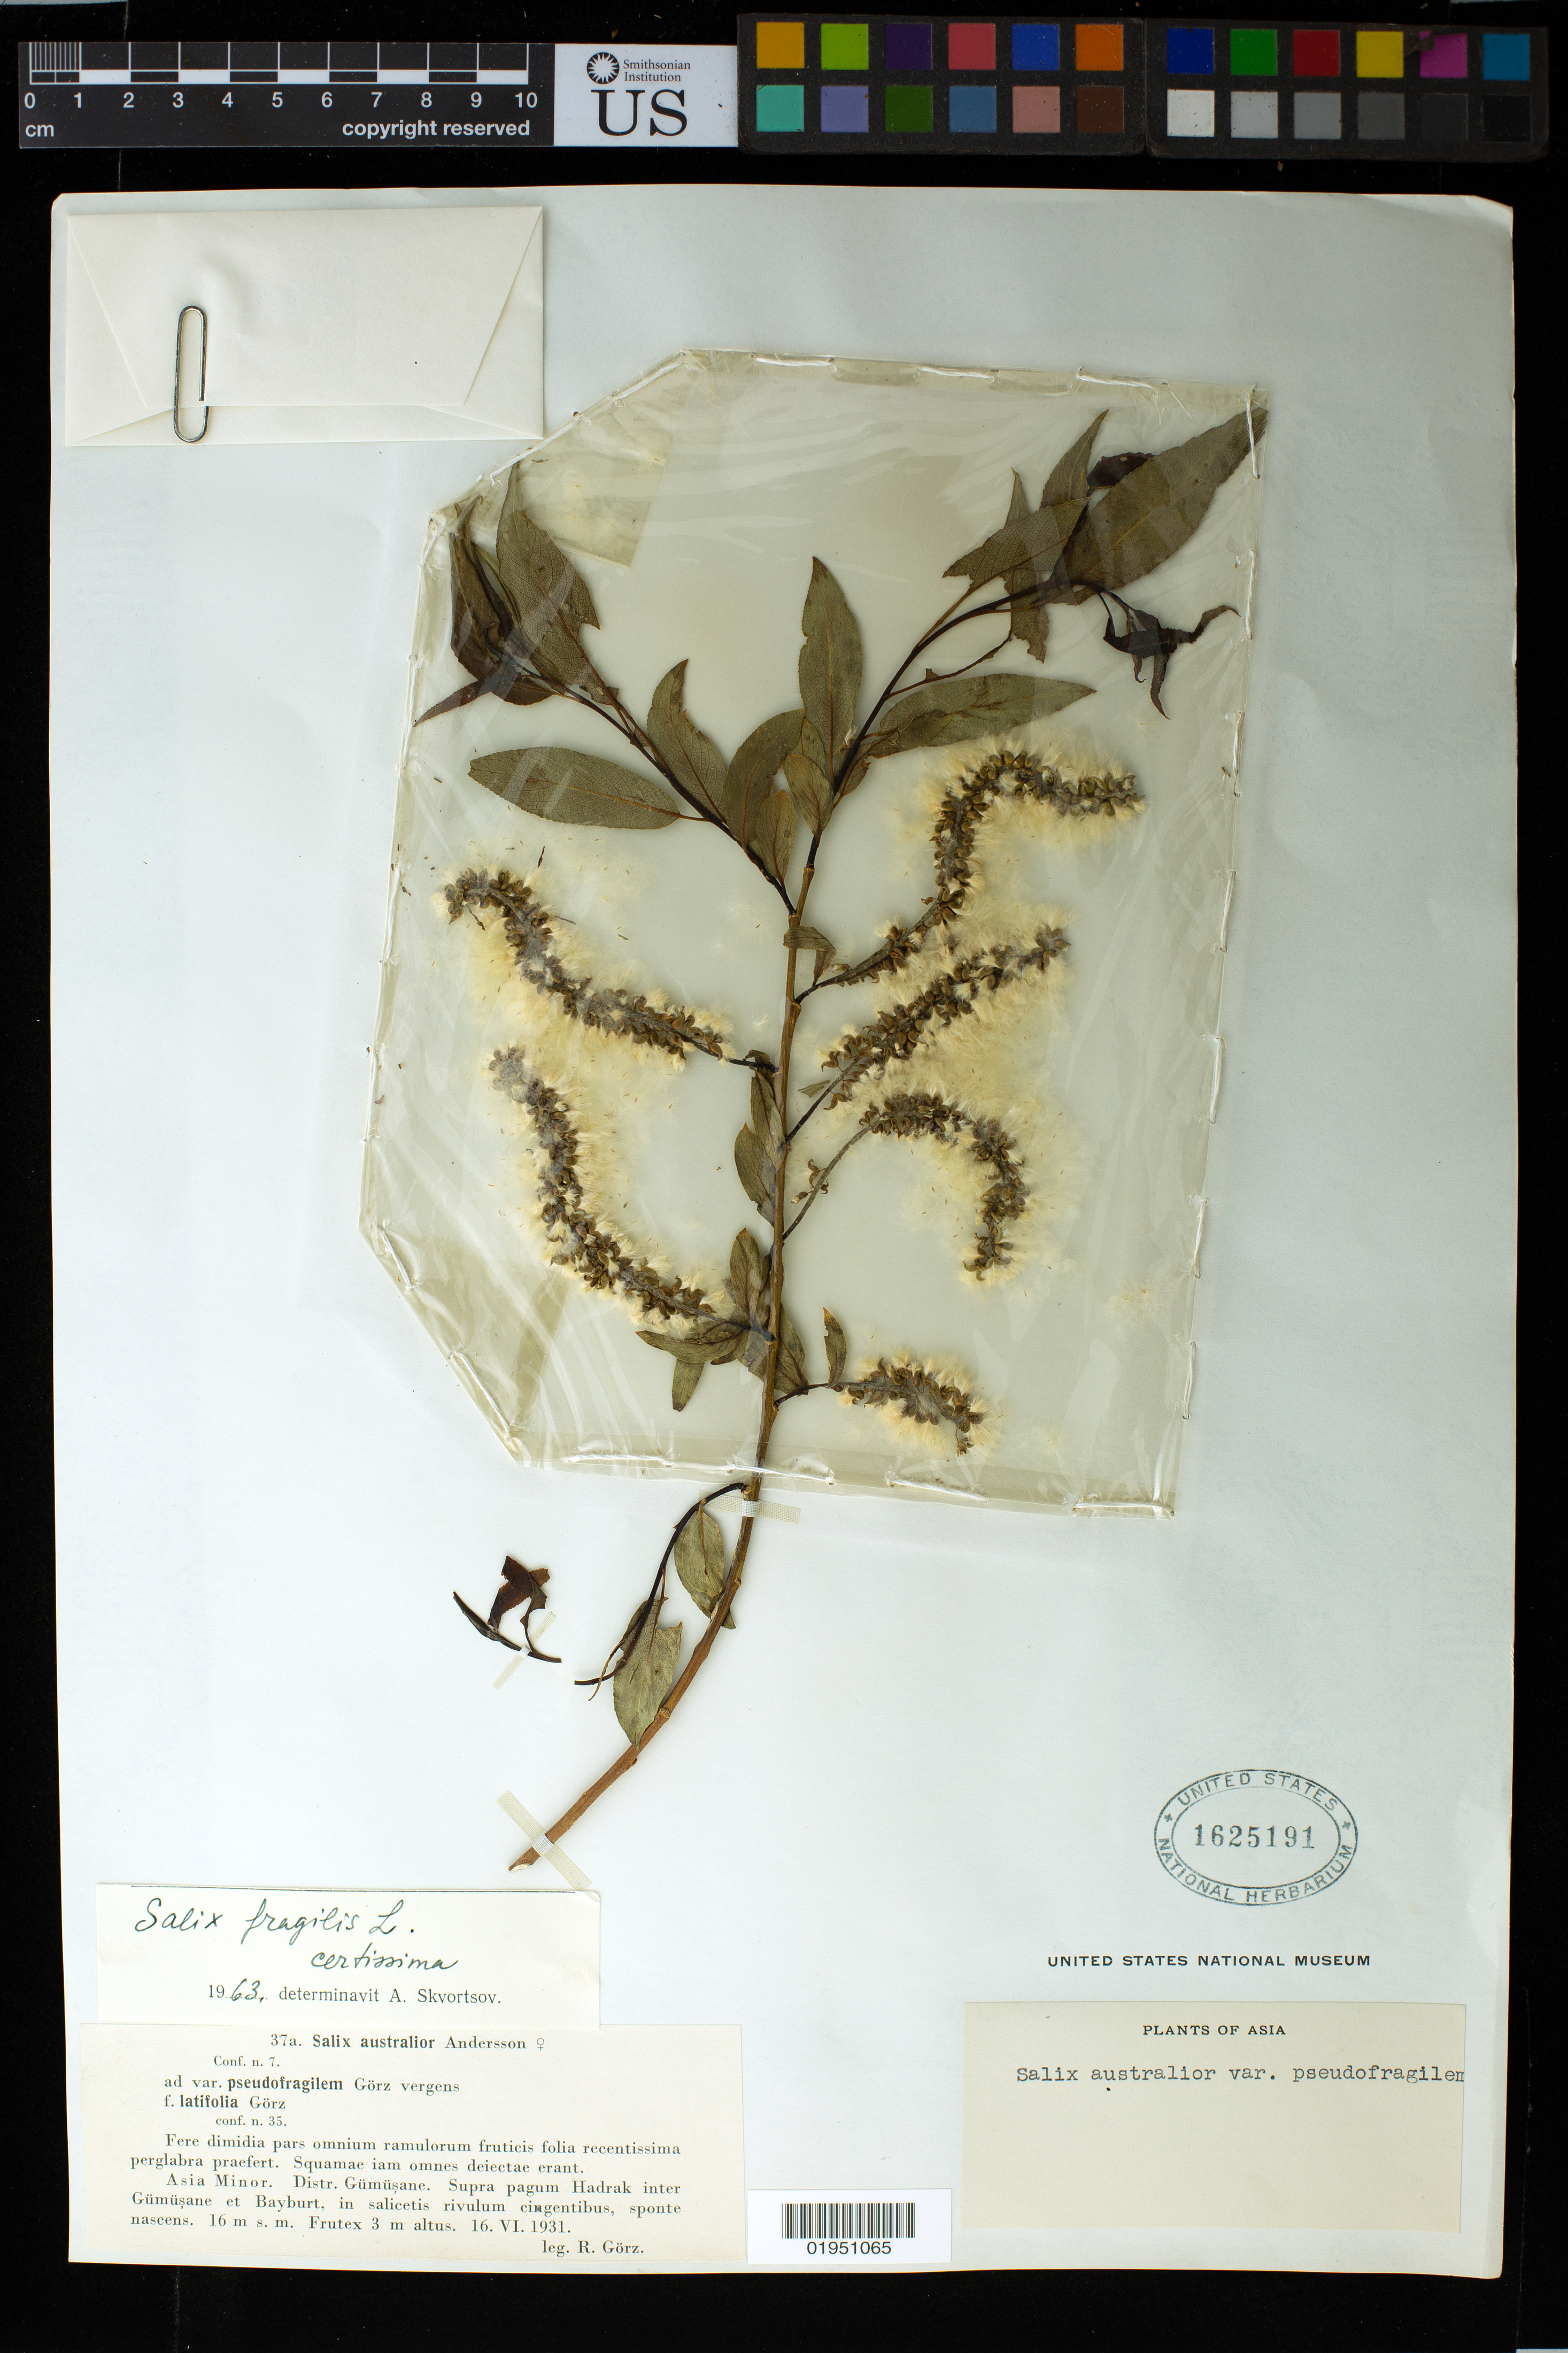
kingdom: Plantae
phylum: Tracheophyta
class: Magnoliopsida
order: Malpighiales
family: Salicaceae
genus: Salix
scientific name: Salix fragilis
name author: L.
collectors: R. Görz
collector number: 37a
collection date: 1931-06-16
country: Turkey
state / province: Gumushane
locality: Asia Minor. Distr. Gumusane. Supra pagum Hadrak inter Gumusane et Bayburt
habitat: in salicetis rivulum cingentibus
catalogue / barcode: US 1625191